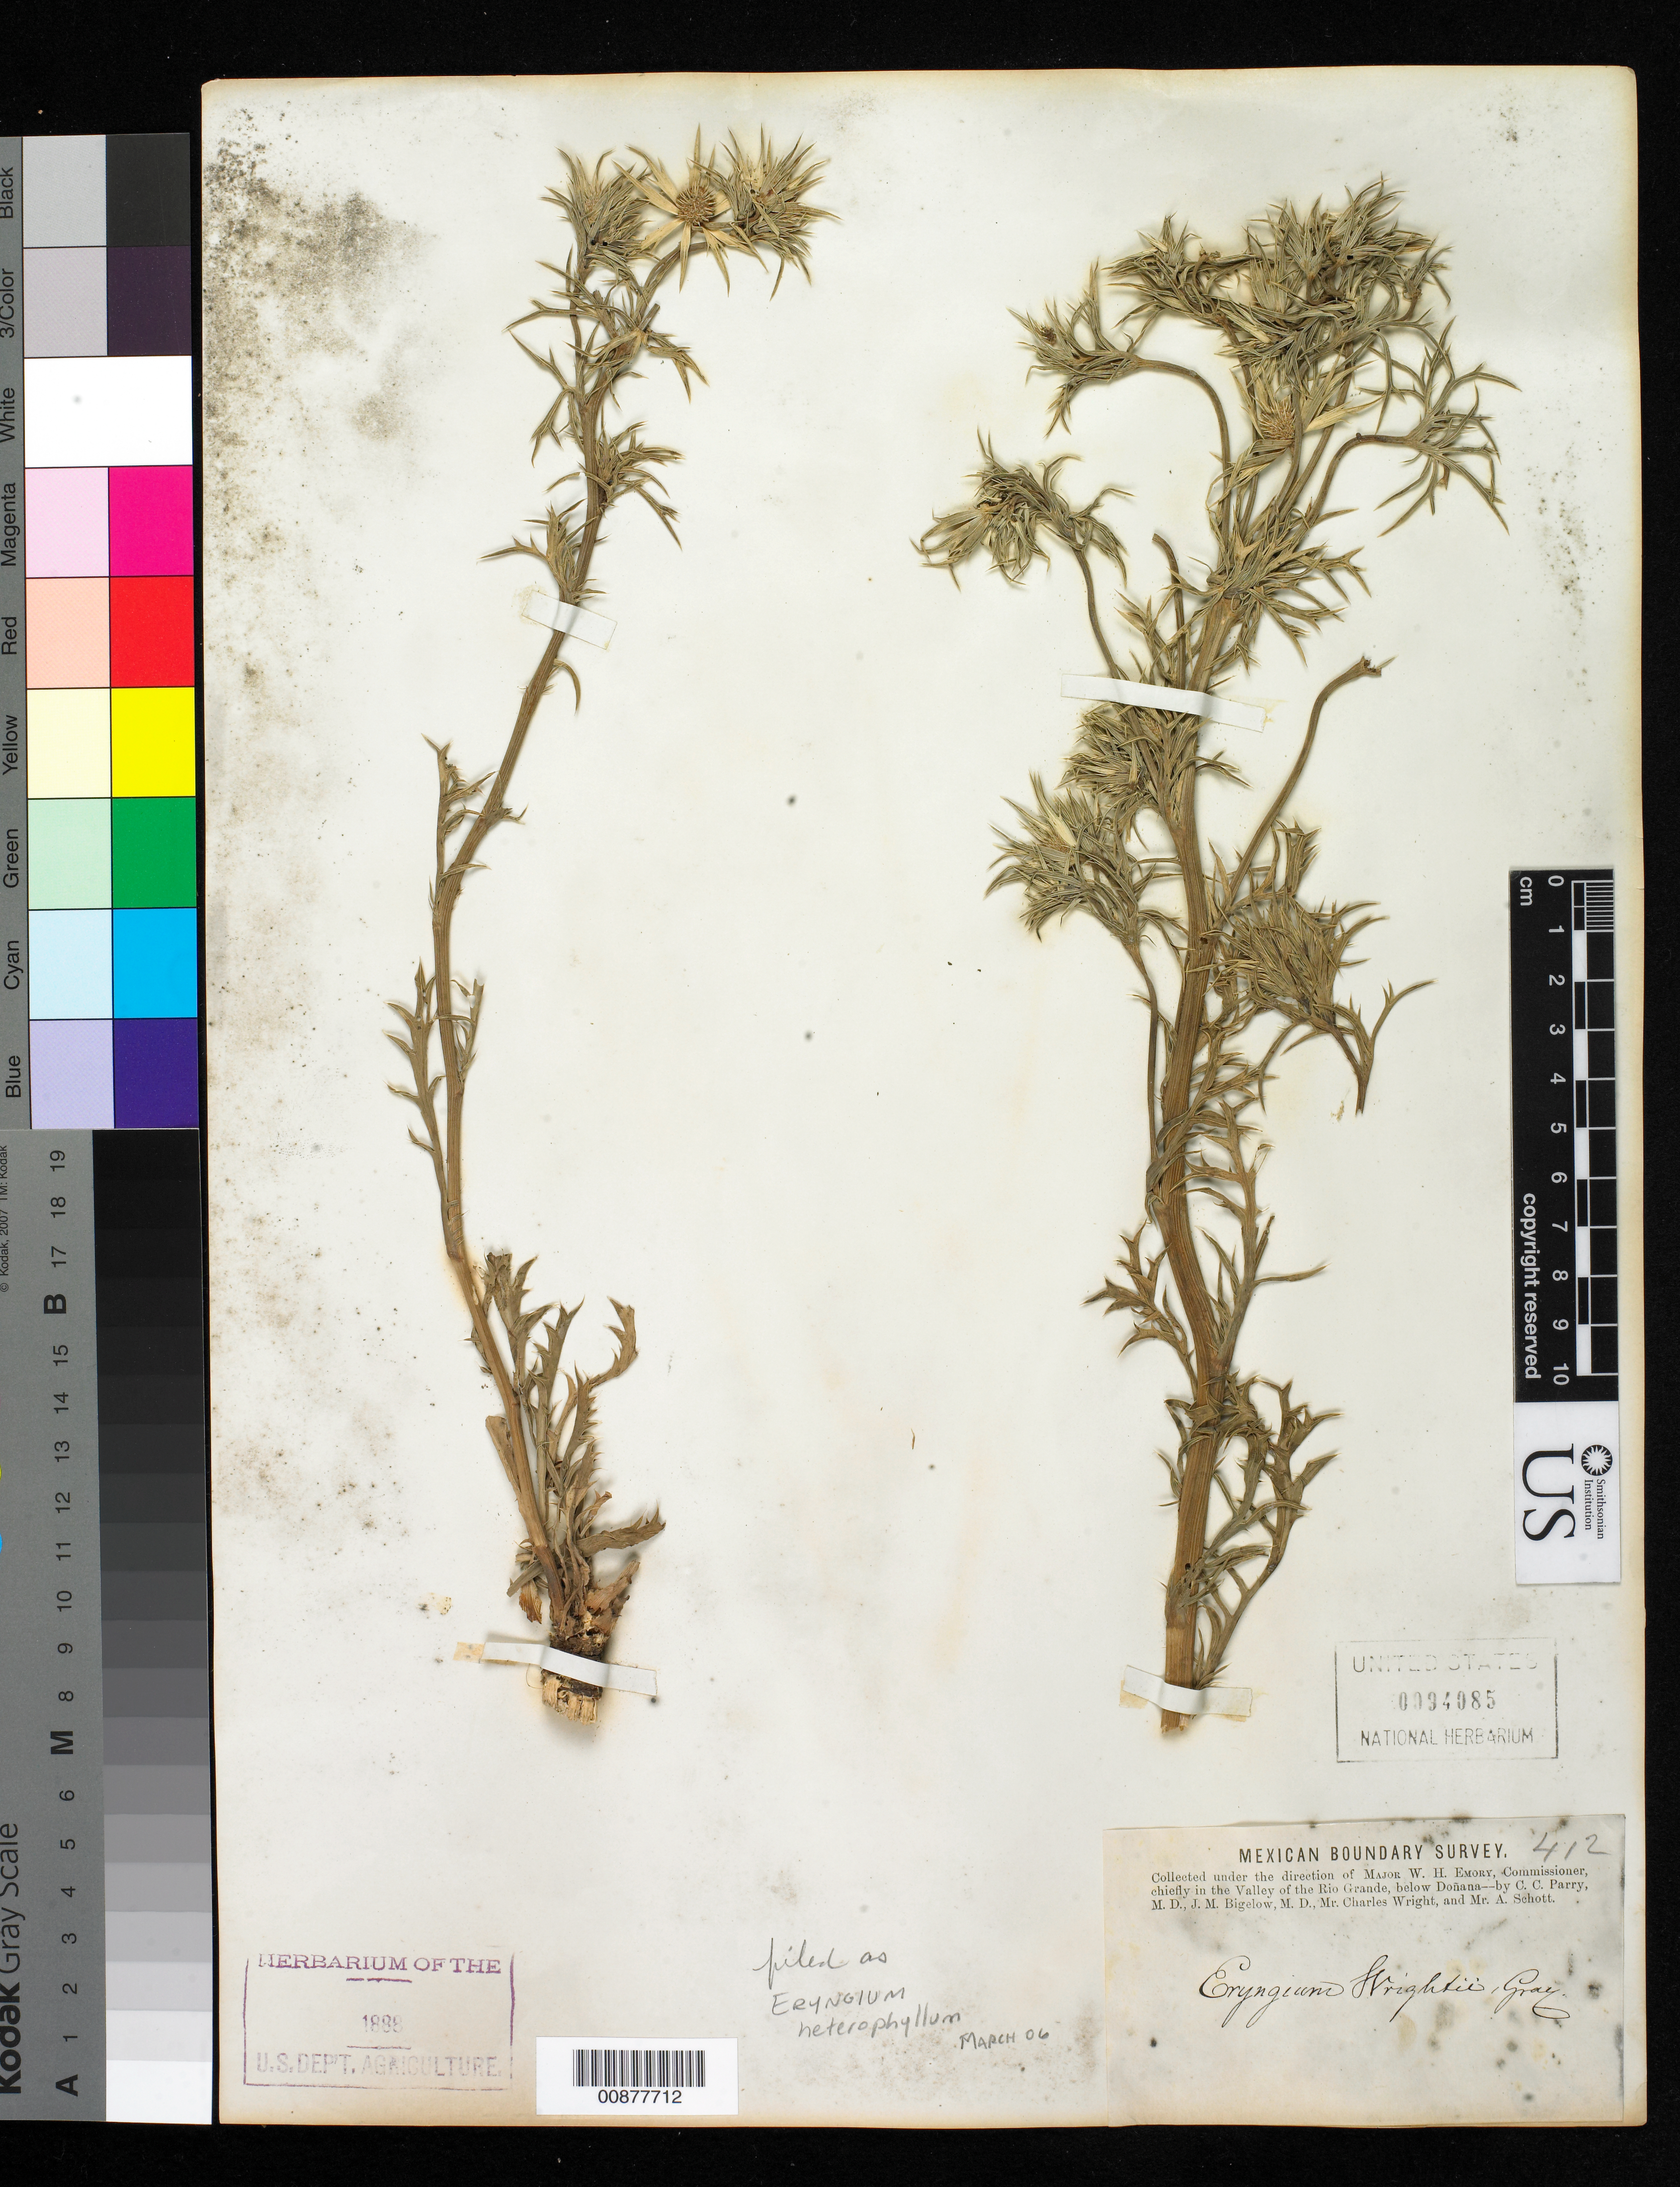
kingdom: Plantae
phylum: Tracheophyta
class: Magnoliopsida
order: Apiales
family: Apiaceae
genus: Eryngium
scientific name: Eryngium heterophyllum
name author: Engelm.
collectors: C. C. Parry, J. M. Bigelow, C. Wright & A. C. V. Schott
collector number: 412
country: United States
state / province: New Mexico / Texas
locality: Valley of the Rio Grande, below Doñana.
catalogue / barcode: US 94085